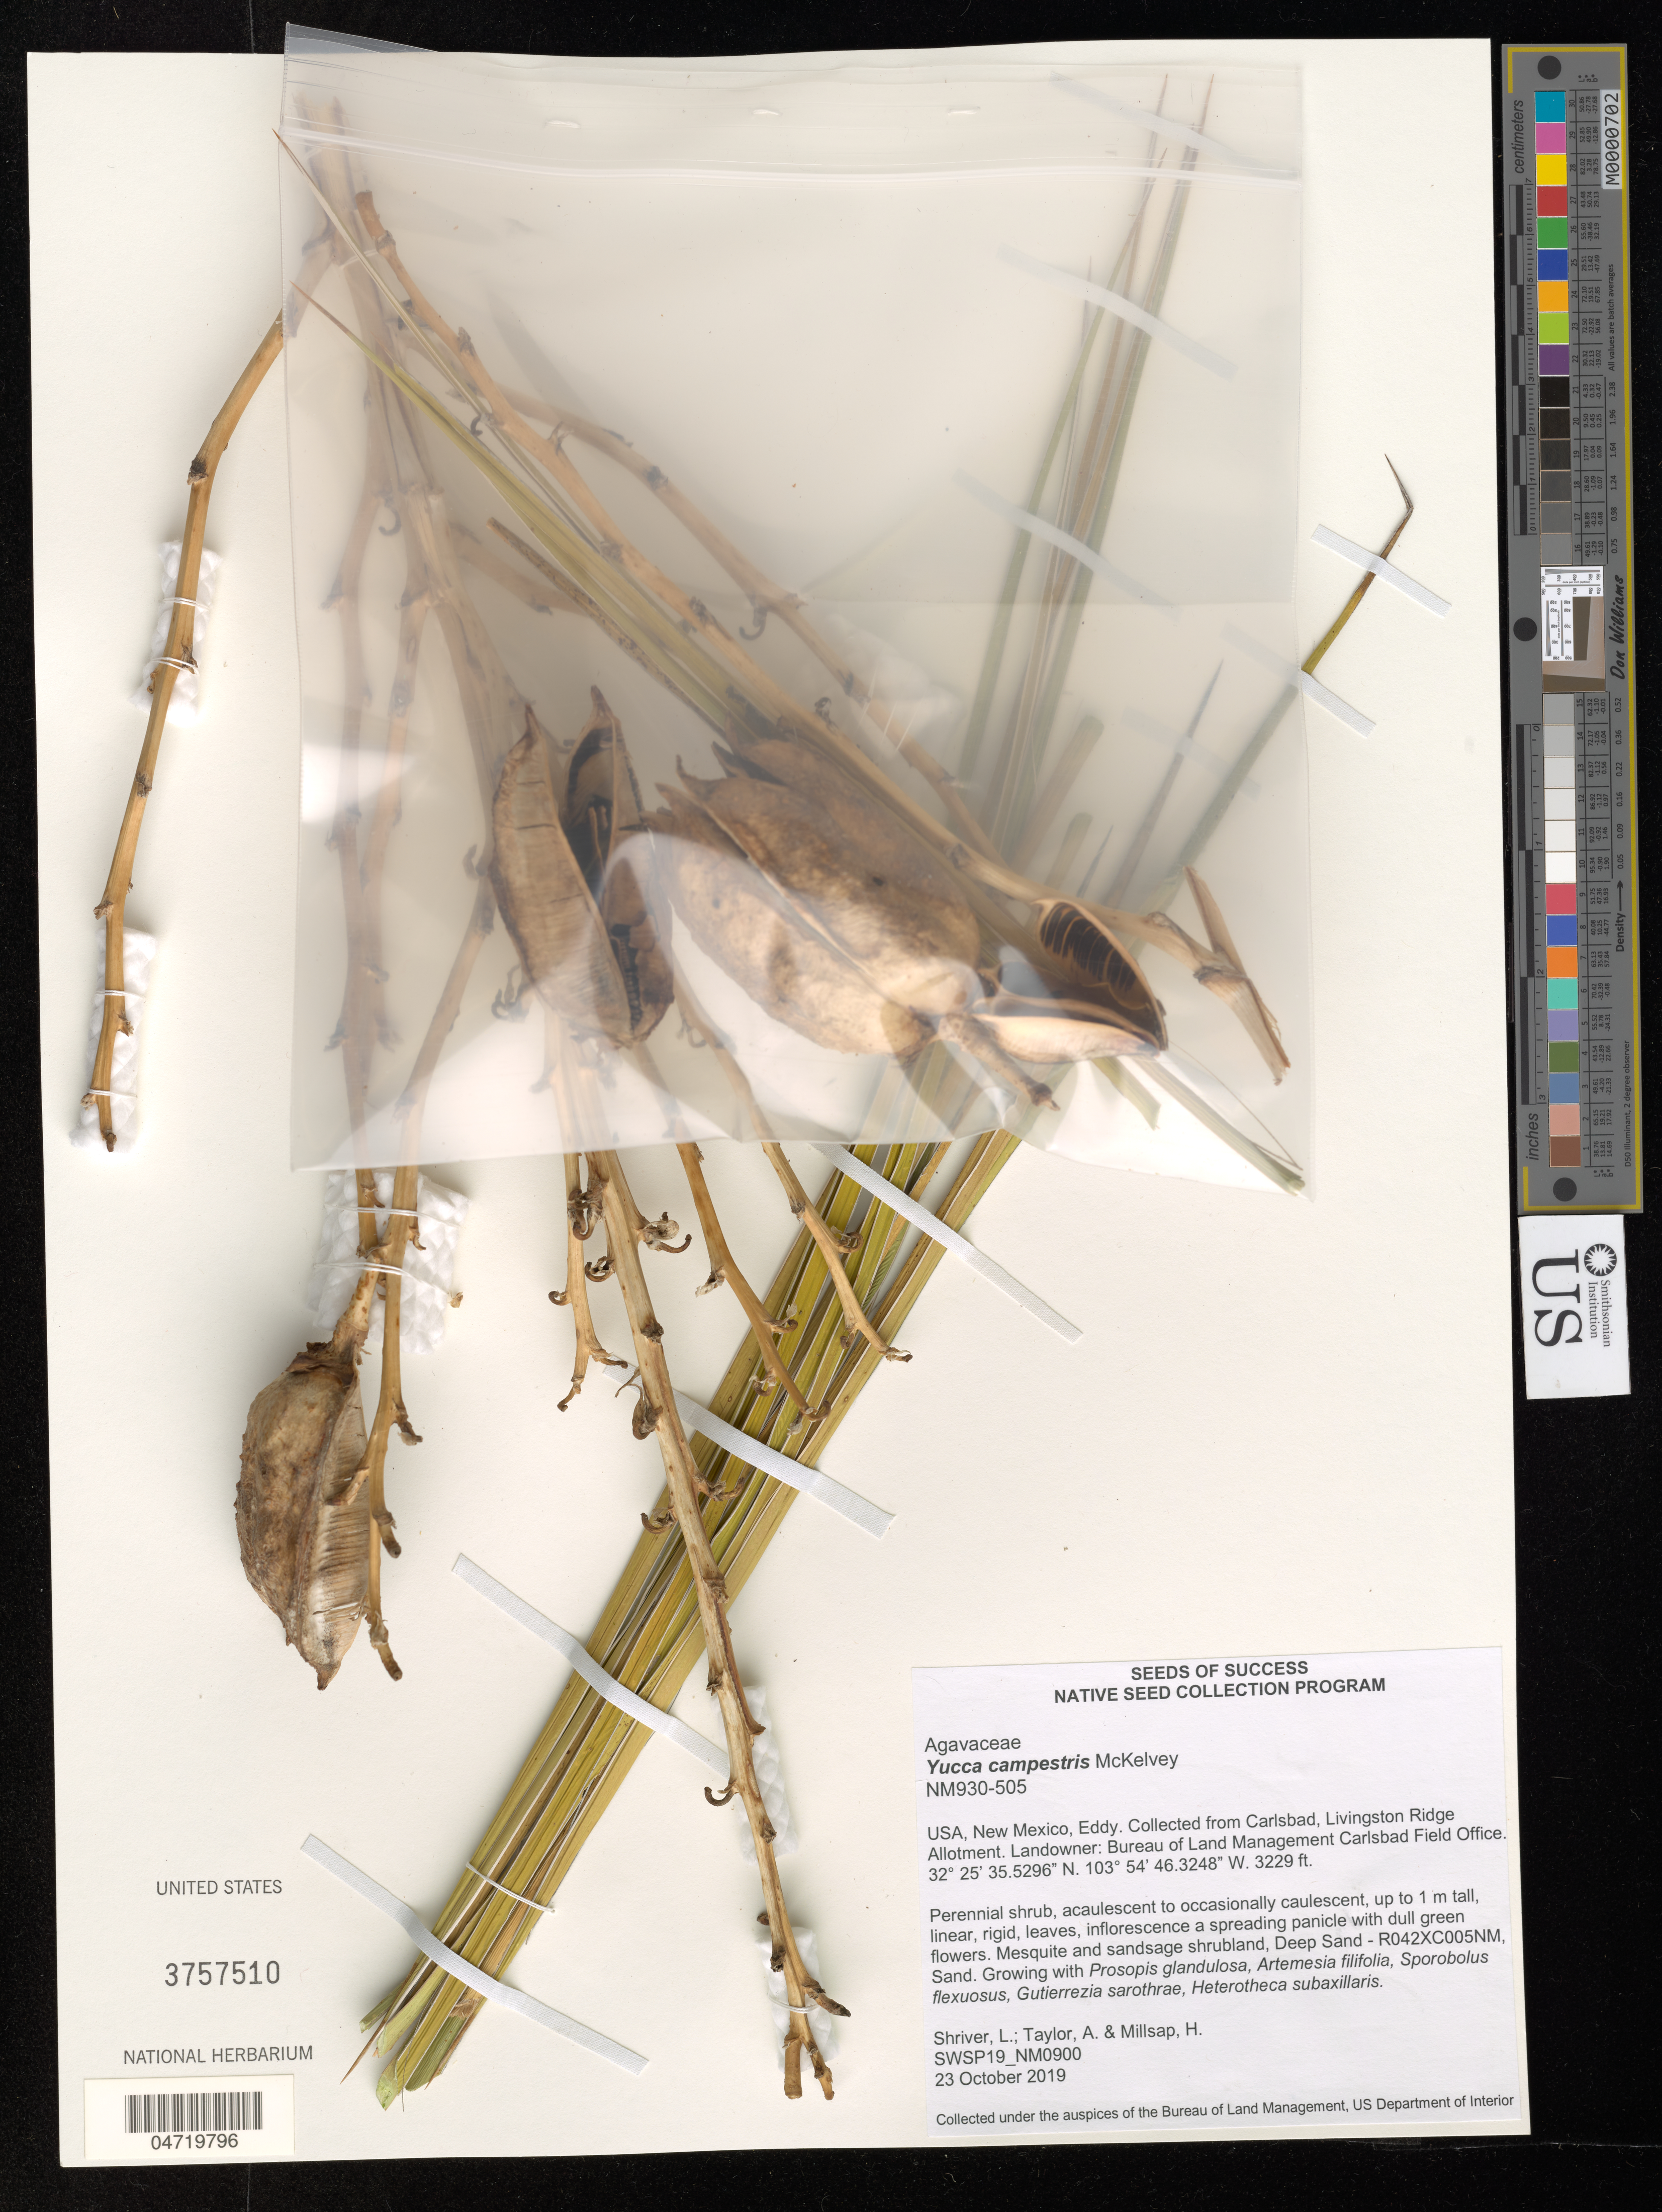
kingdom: Plantae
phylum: Tracheophyta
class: Liliopsida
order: Asparagales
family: Asparagaceae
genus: Yucca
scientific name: Yucca campestris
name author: McKelvey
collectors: L. Shriver, A. Taylor & H. Millsap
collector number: SWSP19_NM0900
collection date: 2019-10-23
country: United States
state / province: New Mexico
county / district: Eddy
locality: Carlsbad, Livingston Ridge Allotment, BLM, Carlsbad Field Office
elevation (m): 984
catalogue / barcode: US 3757510